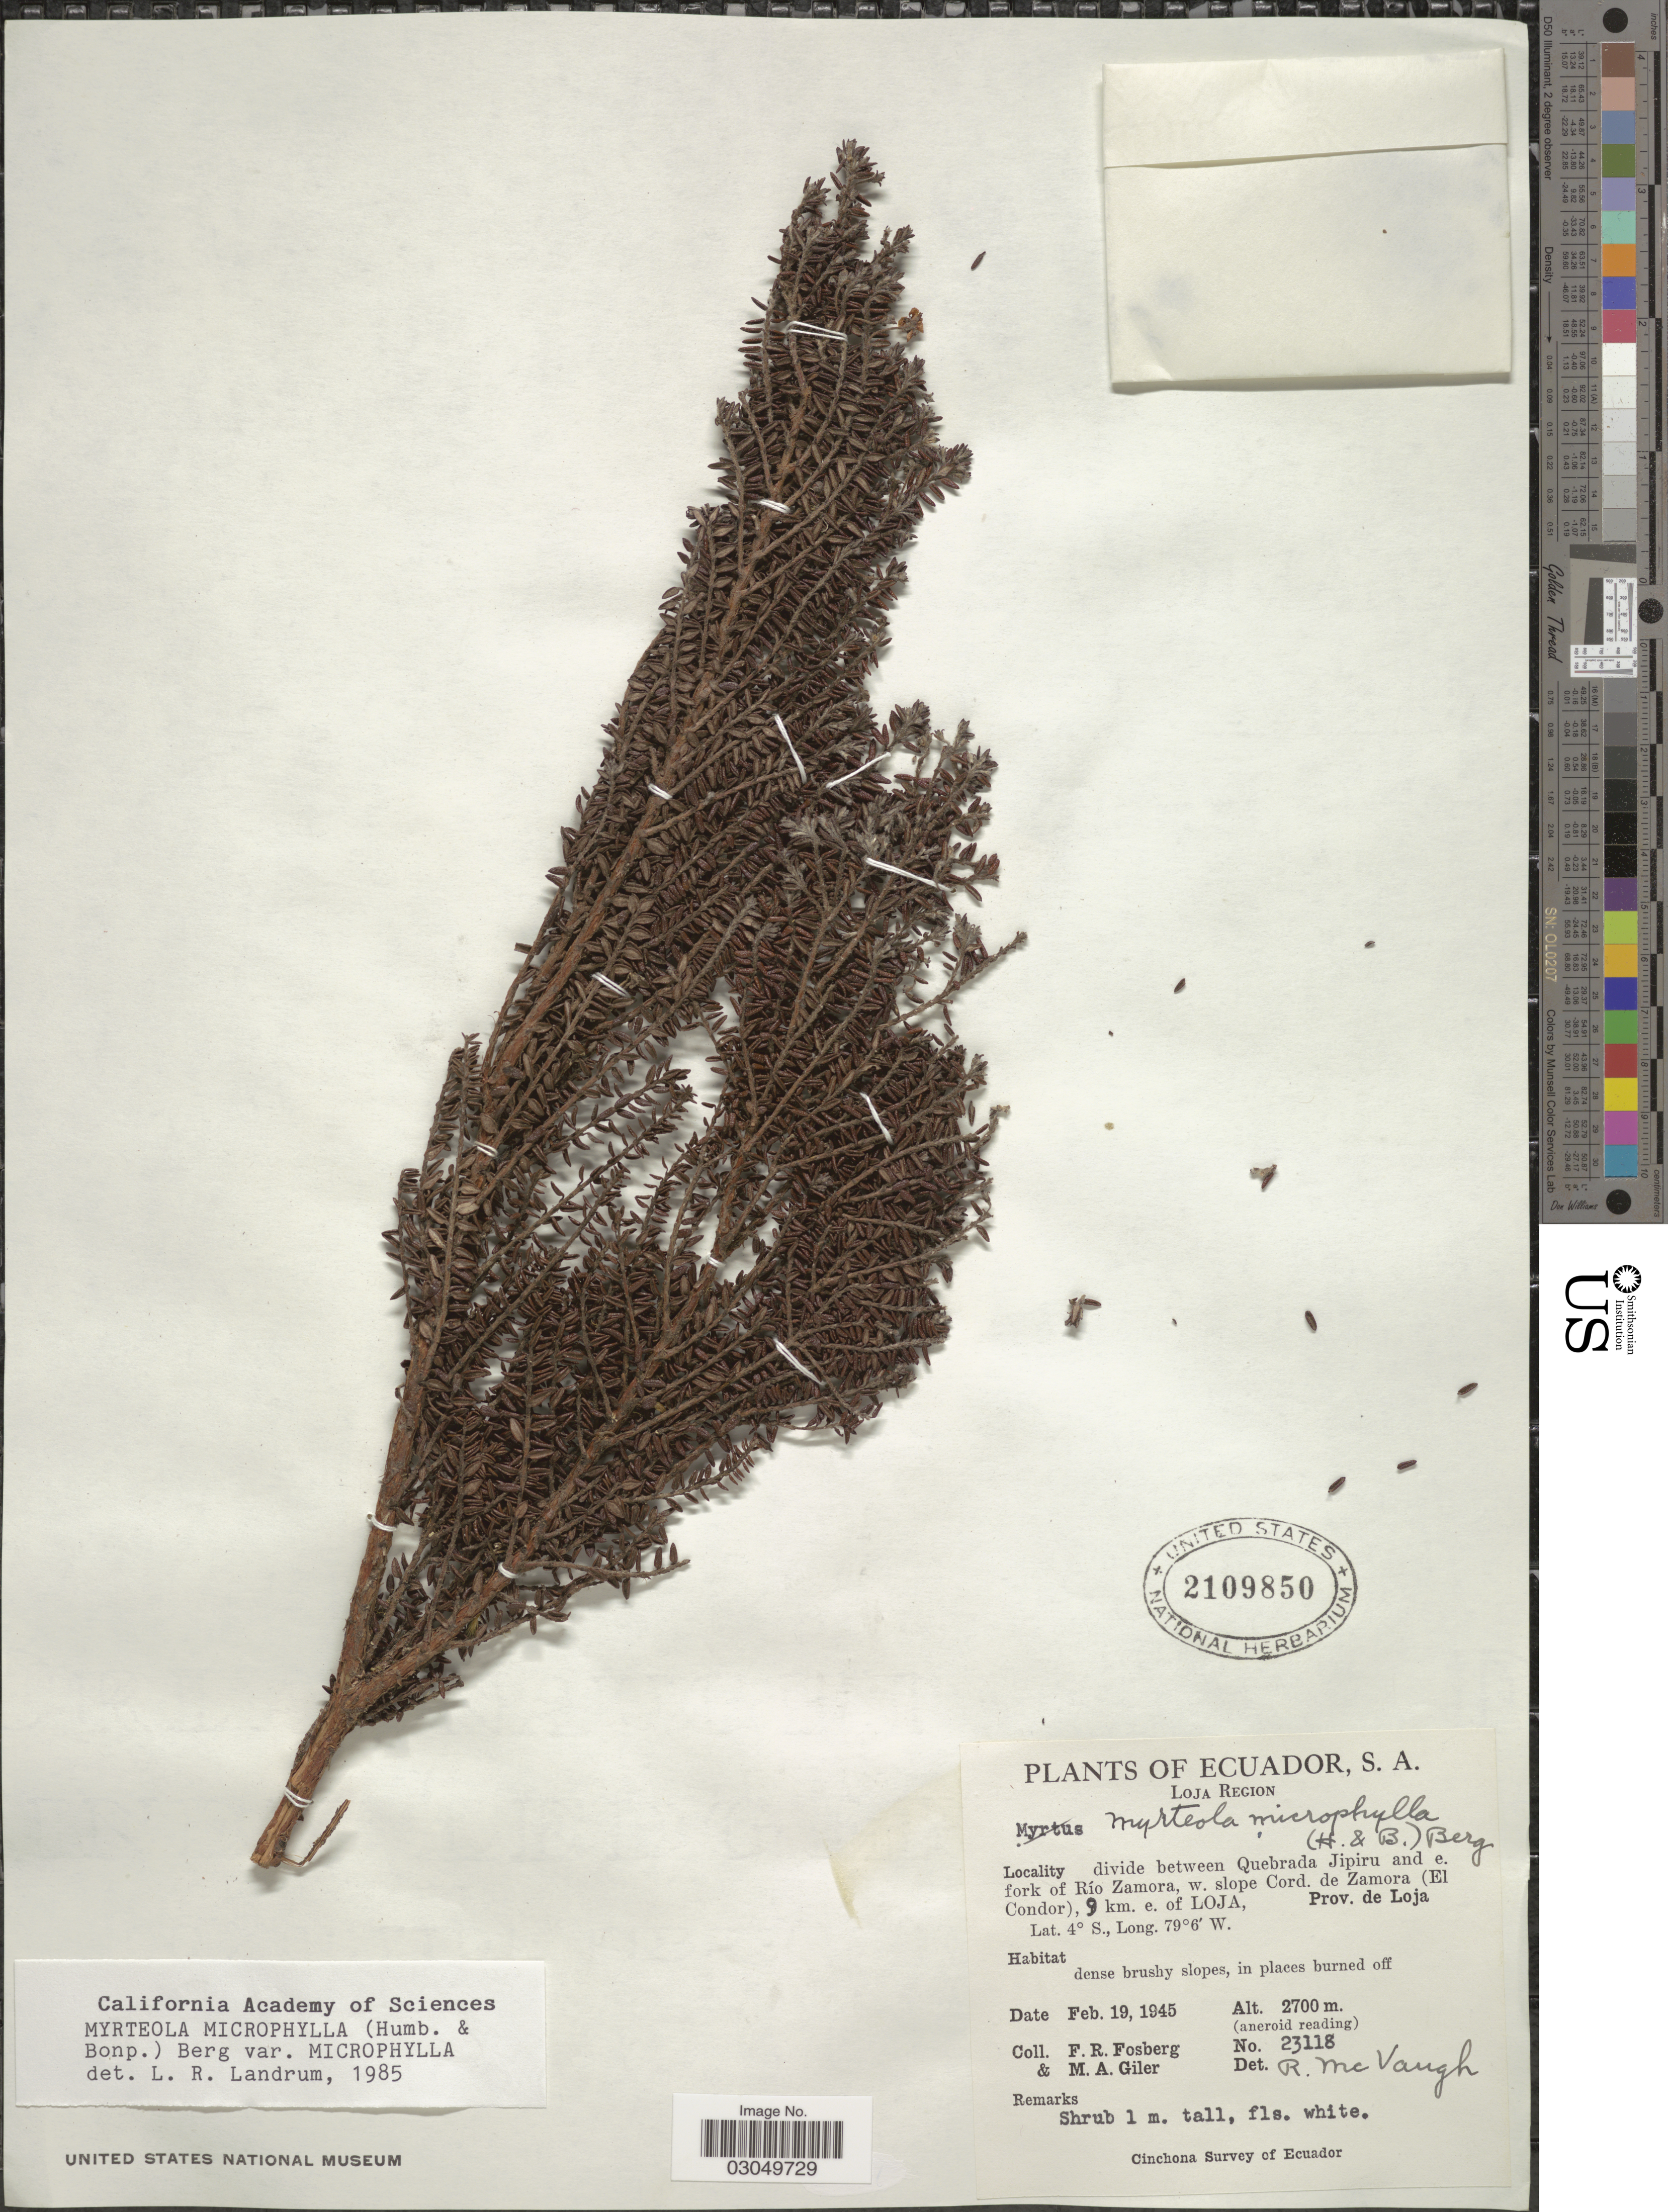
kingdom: Plantae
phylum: Tracheophyta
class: Magnoliopsida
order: Myrtales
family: Myrtaceae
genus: Myrteola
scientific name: Myrteola microphylla var. microphylla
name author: (Humb. & Bonpl.) O. Berg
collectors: F. R. Fosberg & M. Giler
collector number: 23118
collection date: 1945-02-19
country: Ecuador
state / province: Loja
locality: Loja Region. Divide between Quebrada Jipiru and e. fork of Río Zamora, w. slope Cord. de Zamora (El Condor), 9 km. e. of Loja.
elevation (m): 2700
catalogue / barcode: US 2109850